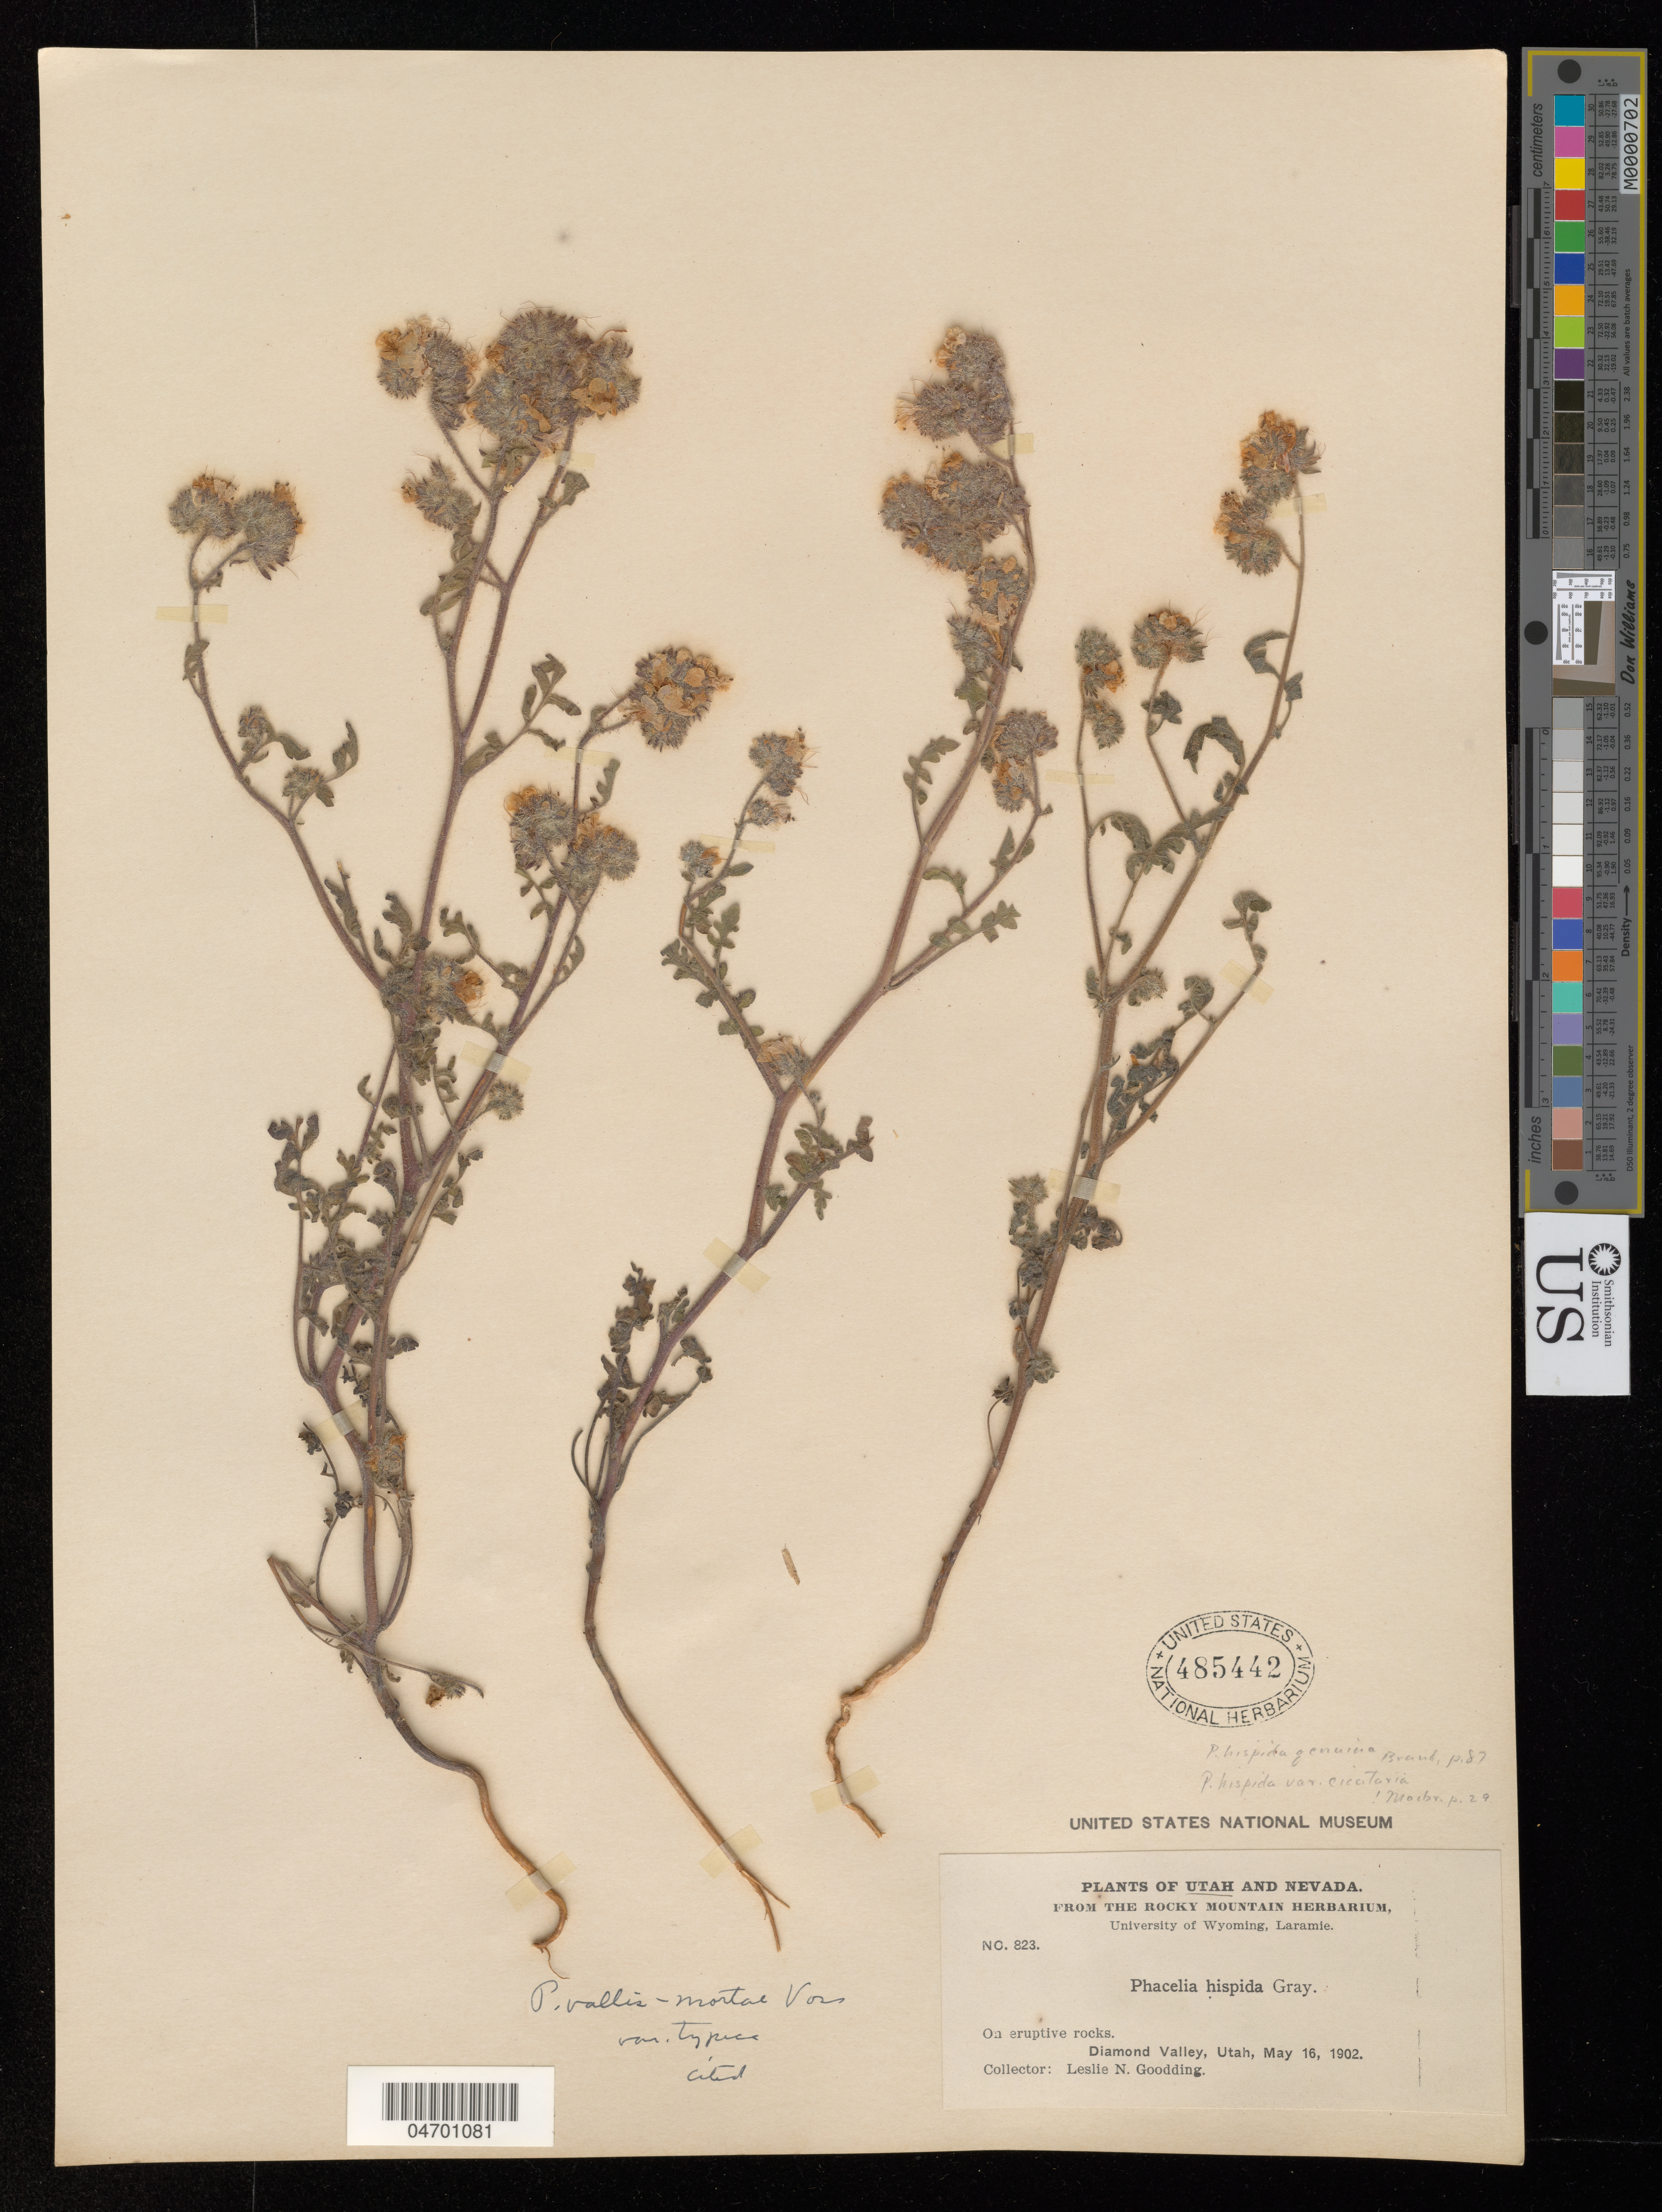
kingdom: Plantae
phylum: Tracheophyta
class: Magnoliopsida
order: Boraginales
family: Hydrophyllaceae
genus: Phacelia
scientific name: Phacelia vallis-mortae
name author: J.W. Voss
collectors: L. N. Goodding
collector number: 823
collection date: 1902-05-16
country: United States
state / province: Utah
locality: Diamond Valley.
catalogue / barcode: US 485442